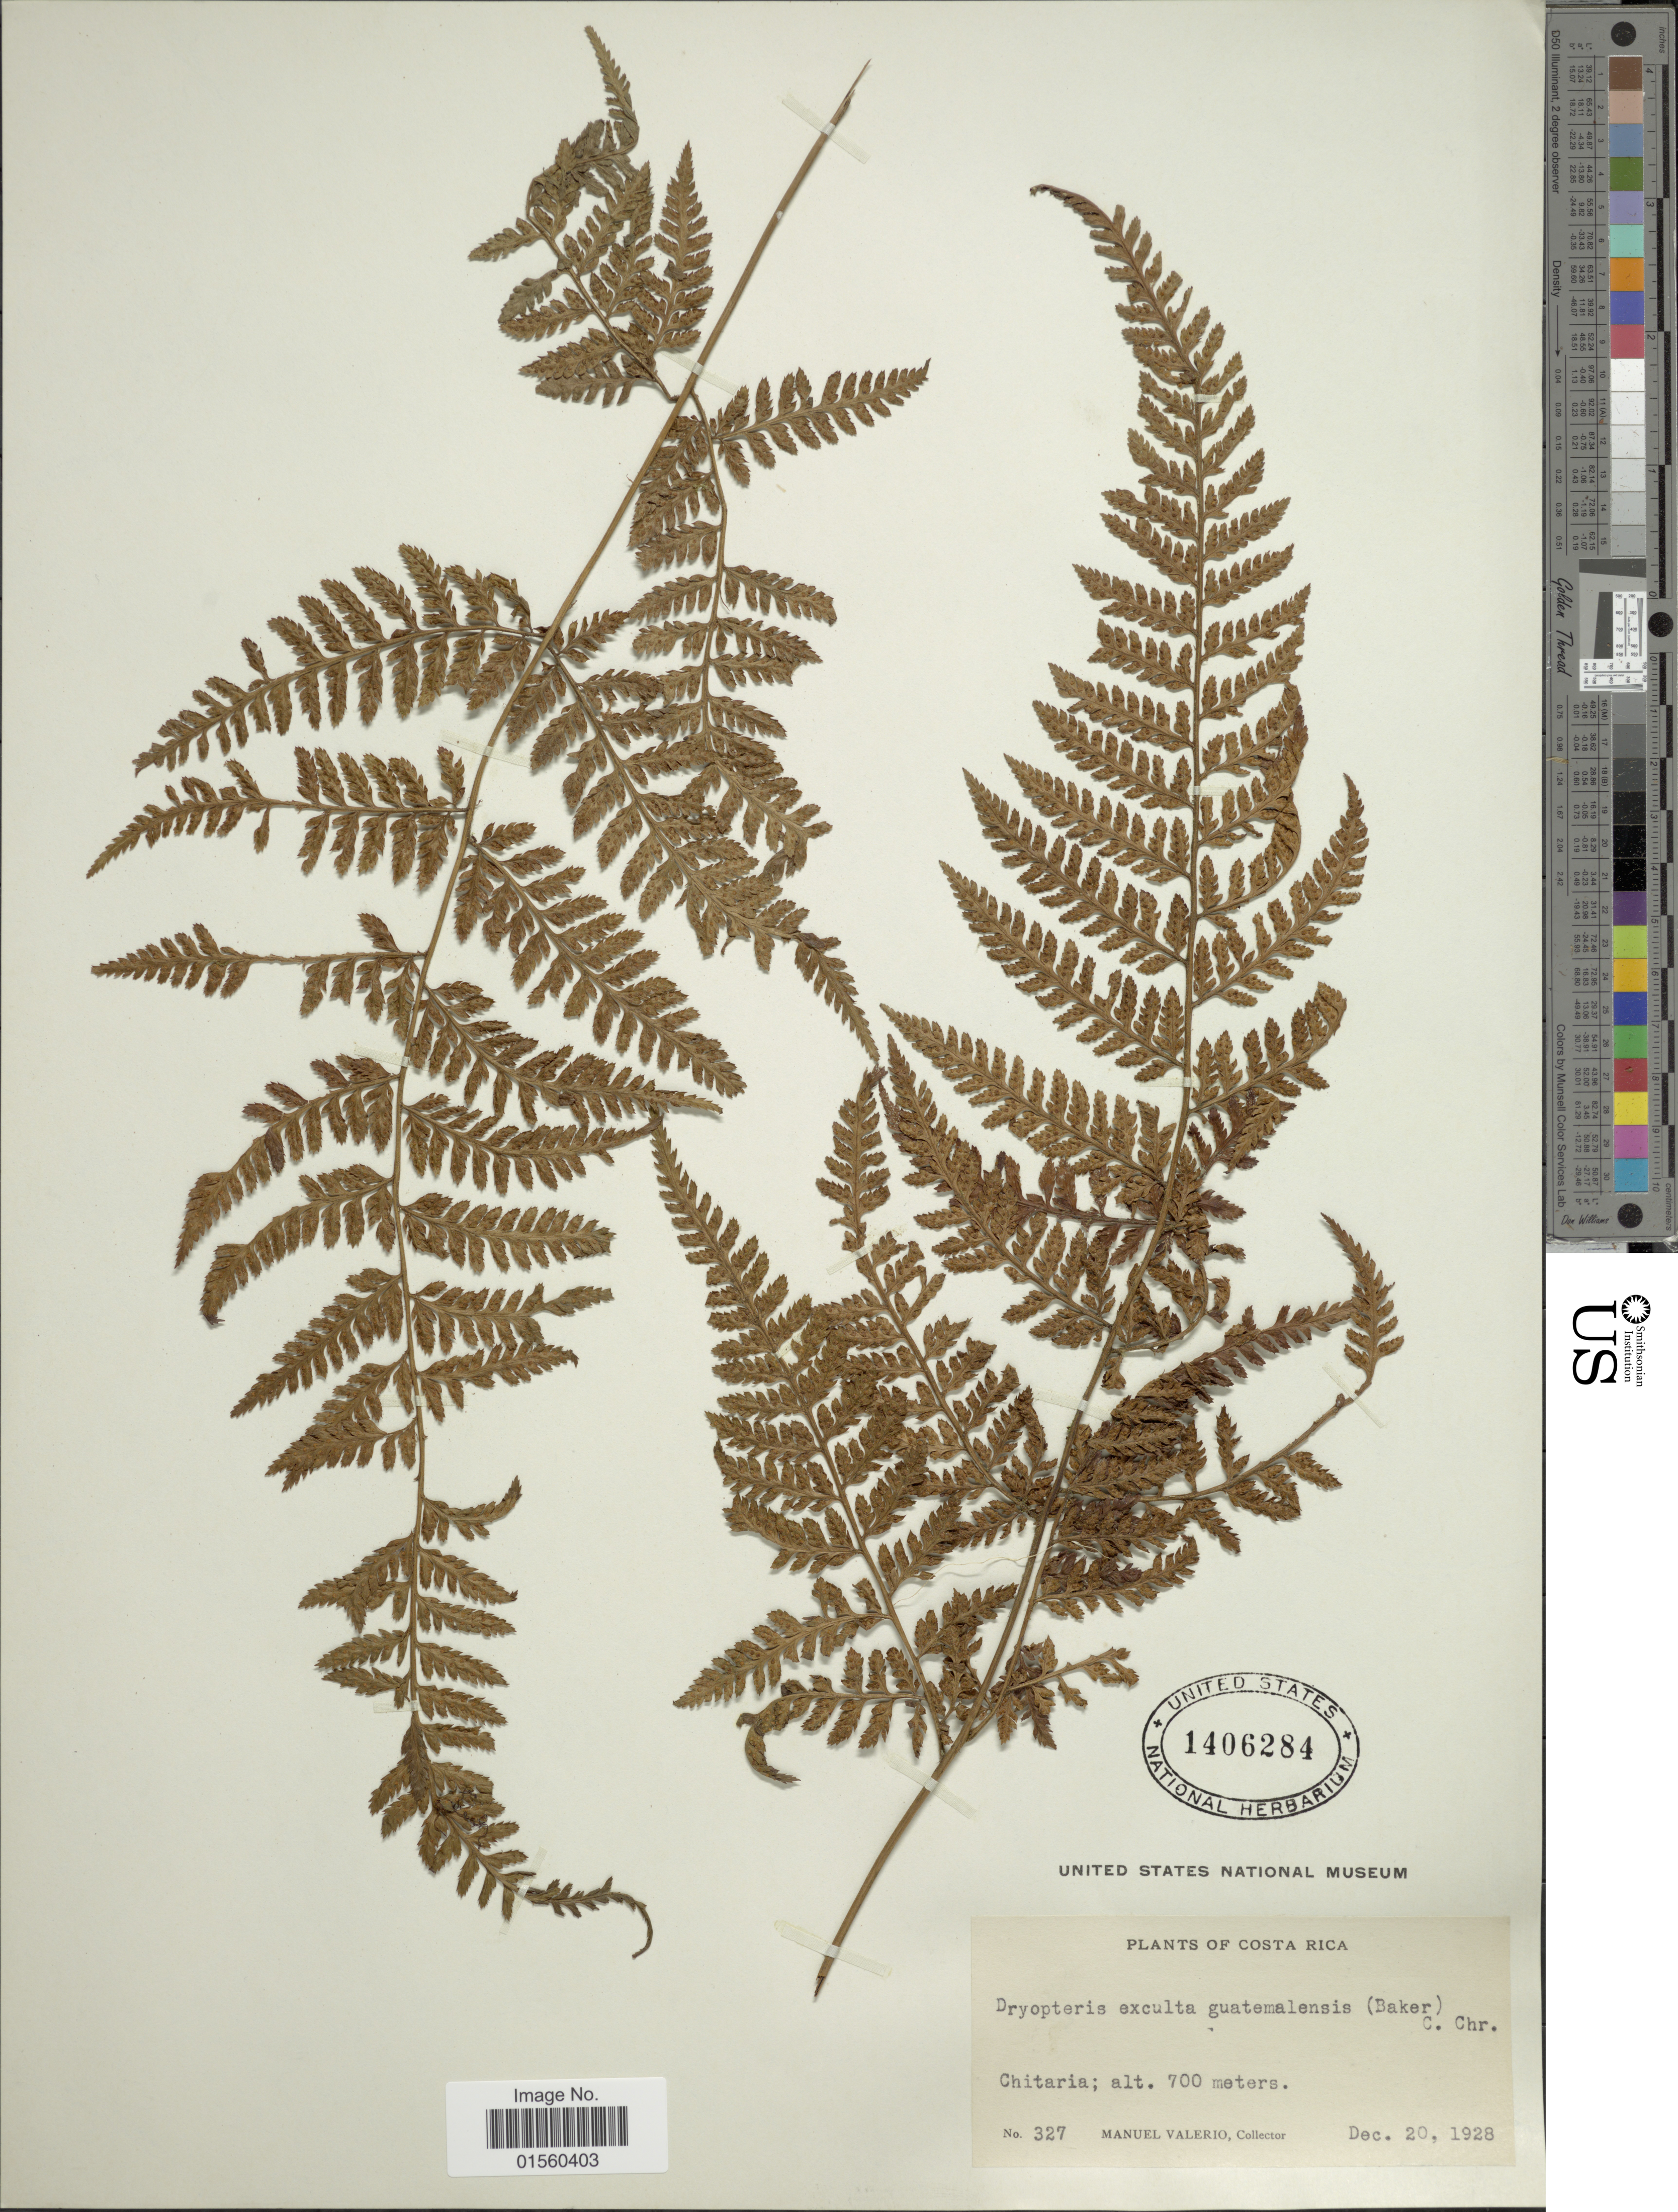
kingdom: Plantae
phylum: Tracheophyta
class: Polypodiopsida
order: Polypodiales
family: Dryopteridaceae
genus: Parapolystichum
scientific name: Parapolystichum excultum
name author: (Mett.) Labiak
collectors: M. Valerio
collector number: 327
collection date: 1928-12-20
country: Costa Rica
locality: Chitaria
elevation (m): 700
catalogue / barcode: US 1406284